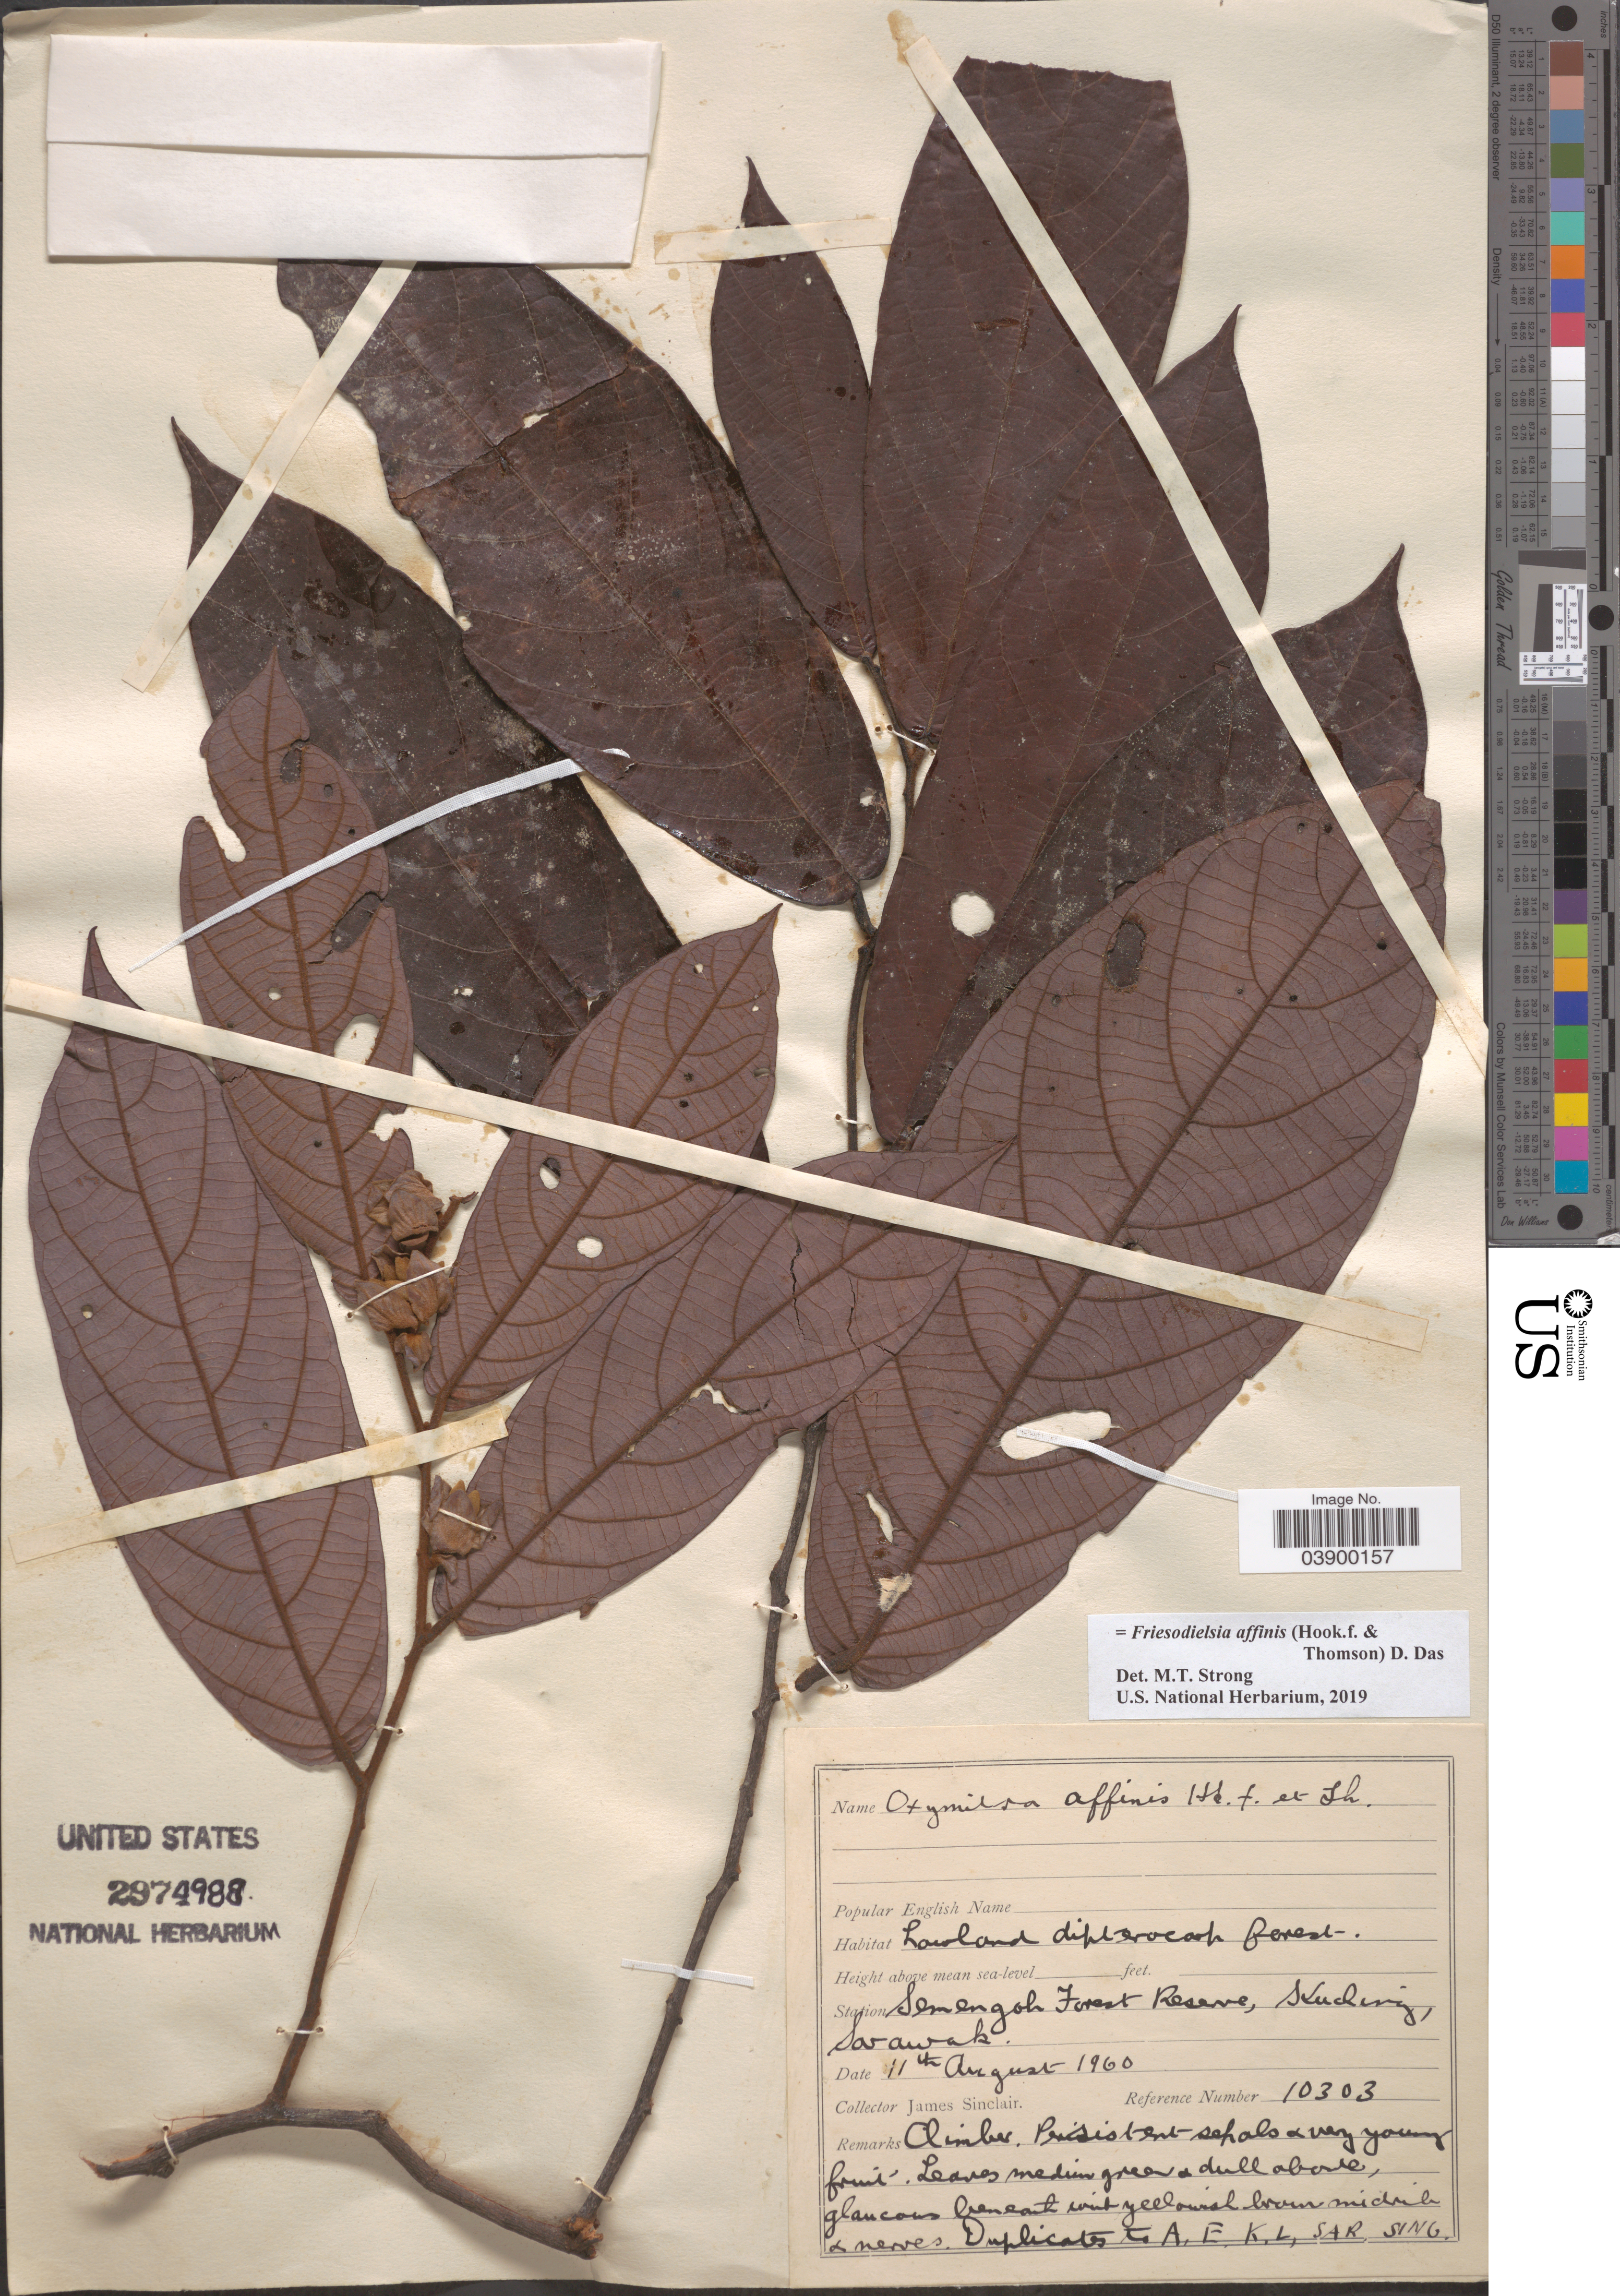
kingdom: Plantae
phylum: Tracheophyta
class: Magnoliopsida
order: Magnoliales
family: Annonaceae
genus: Friesodielsia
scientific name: Friesodielsia affinis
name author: (Hook. f. & Thomson) D. Das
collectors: J. Sinclair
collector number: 10303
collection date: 1960-08-11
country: Malaysia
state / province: Sarawak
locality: Station Semengoh Forest Reserve, Kuching.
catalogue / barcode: US 2974988